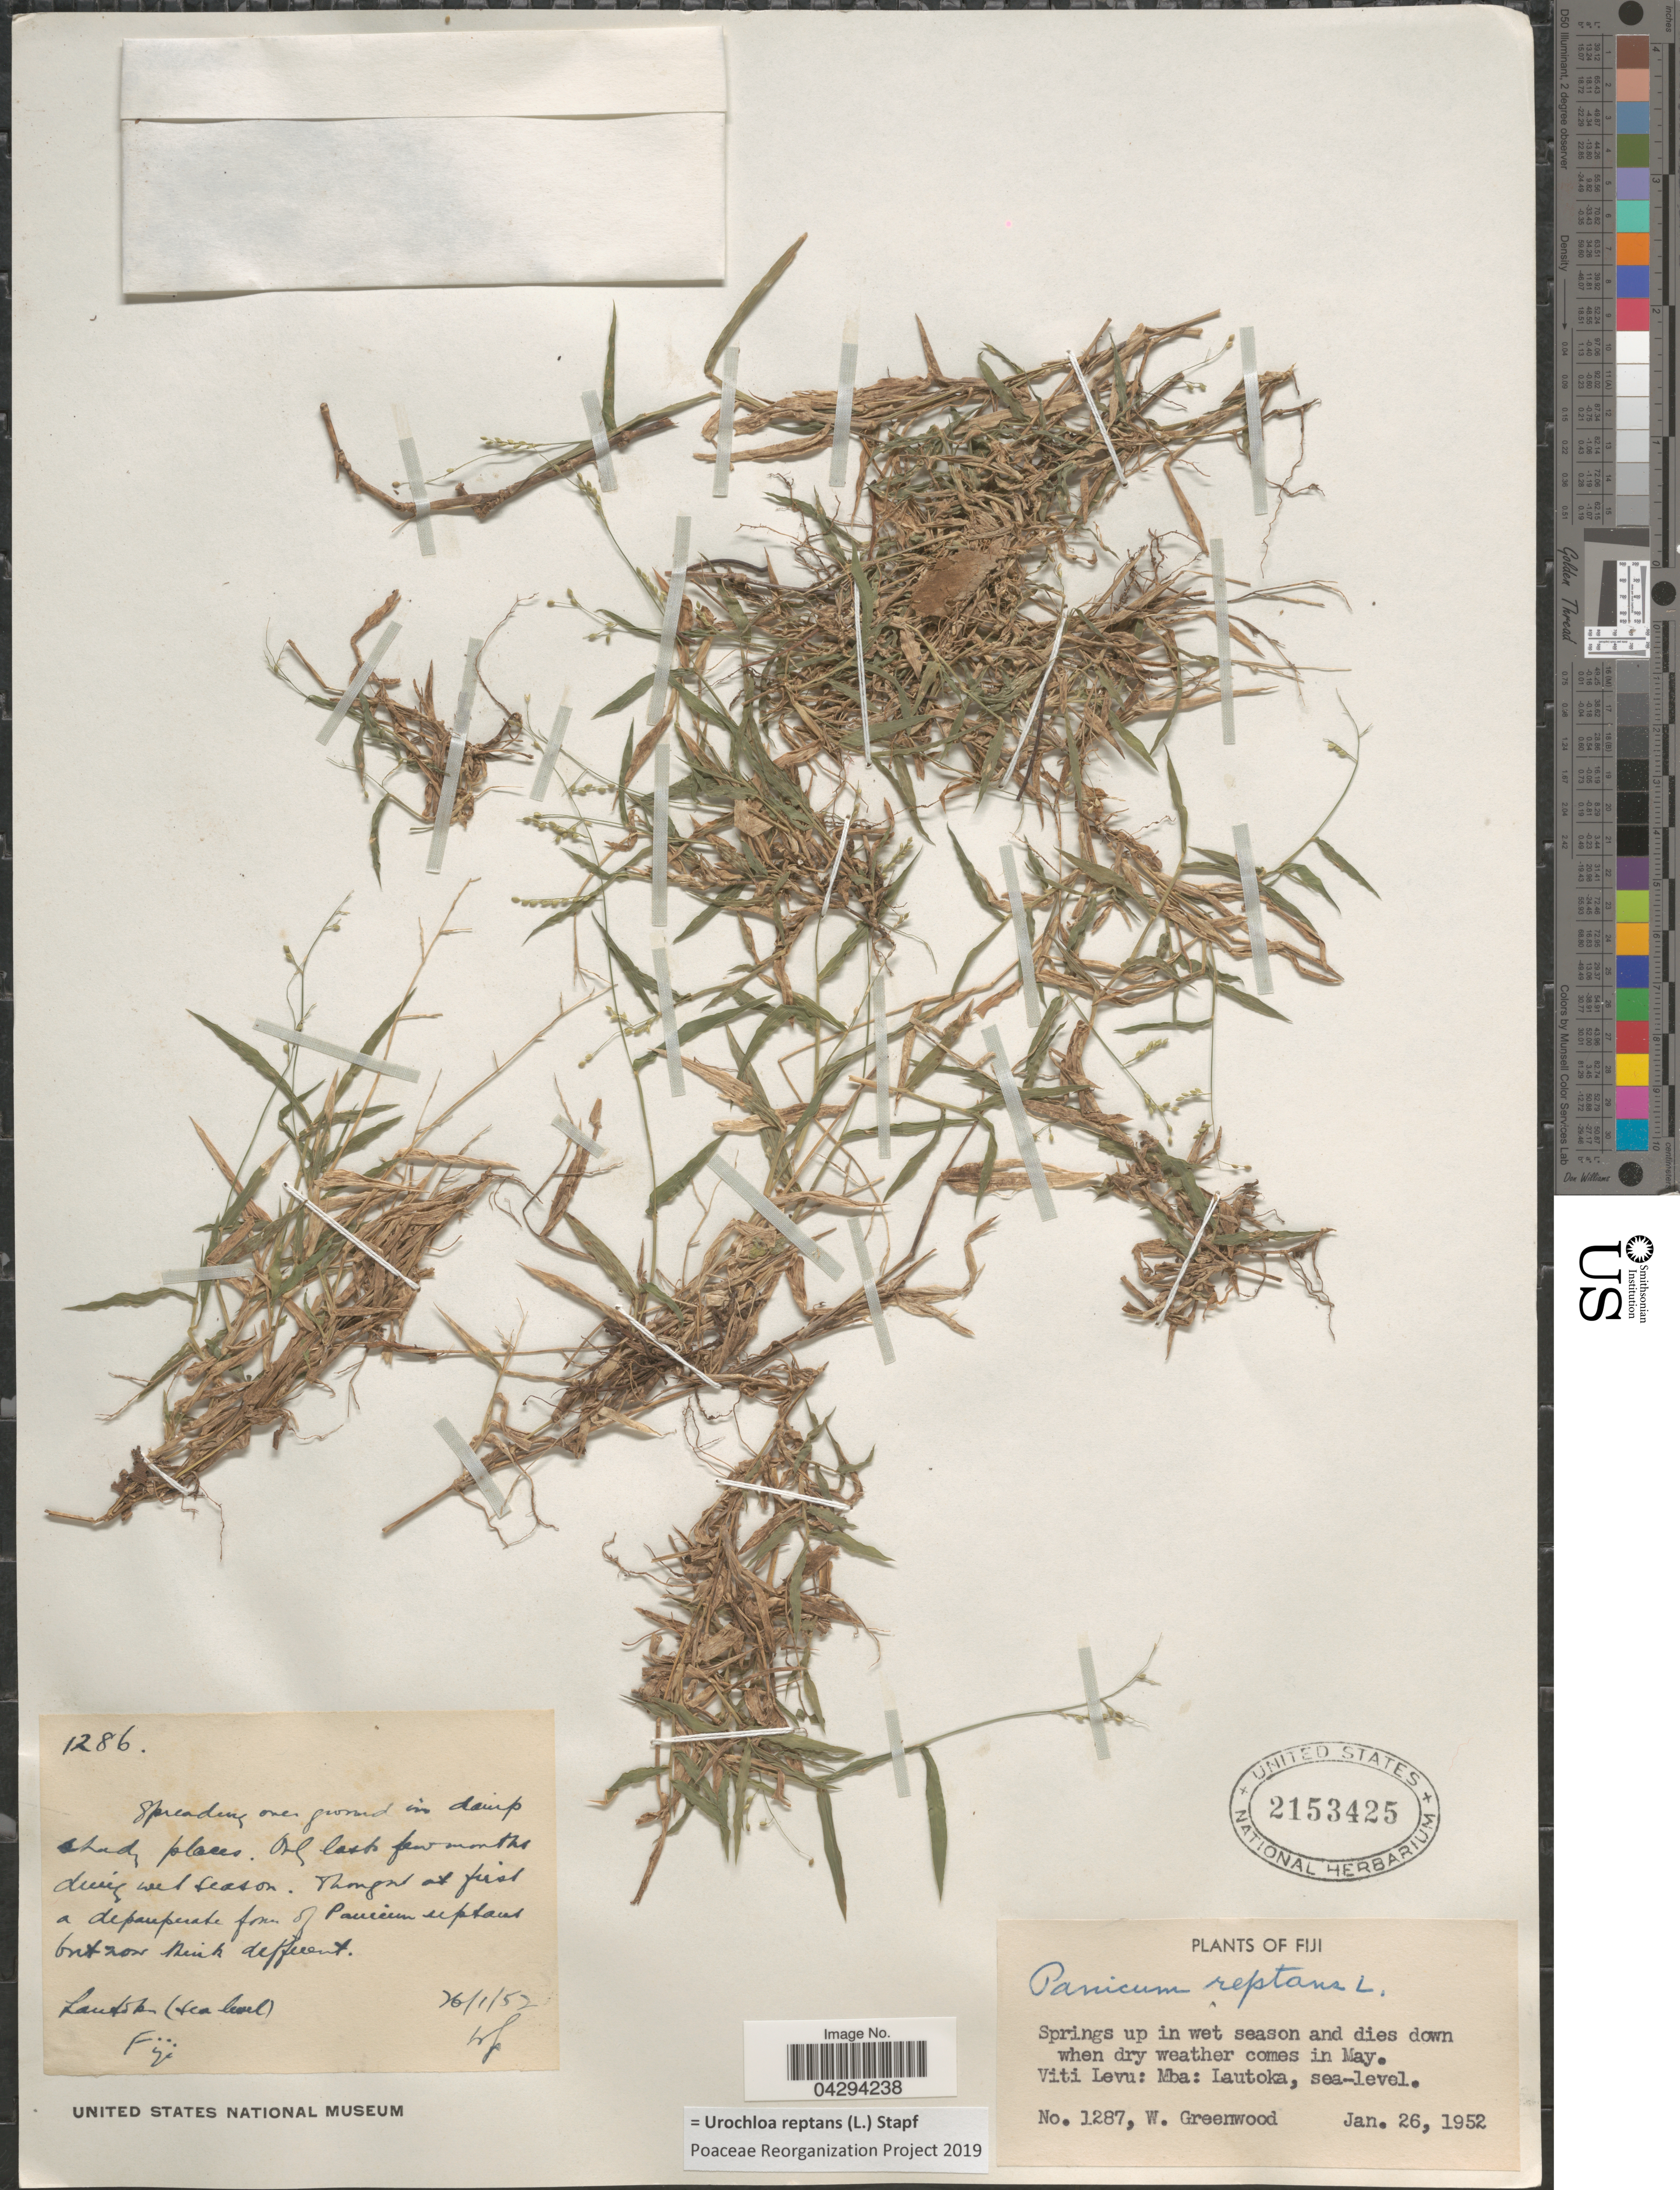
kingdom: Plantae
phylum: Tracheophyta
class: Liliopsida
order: Poales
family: Poaceae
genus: Urochloa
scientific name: Urochloa reptans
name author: (L.) Stapf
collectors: W. Greenwood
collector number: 1287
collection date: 1952-01-26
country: Fiji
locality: Viti Levu: Mba: Lautoka.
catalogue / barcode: US 2153425